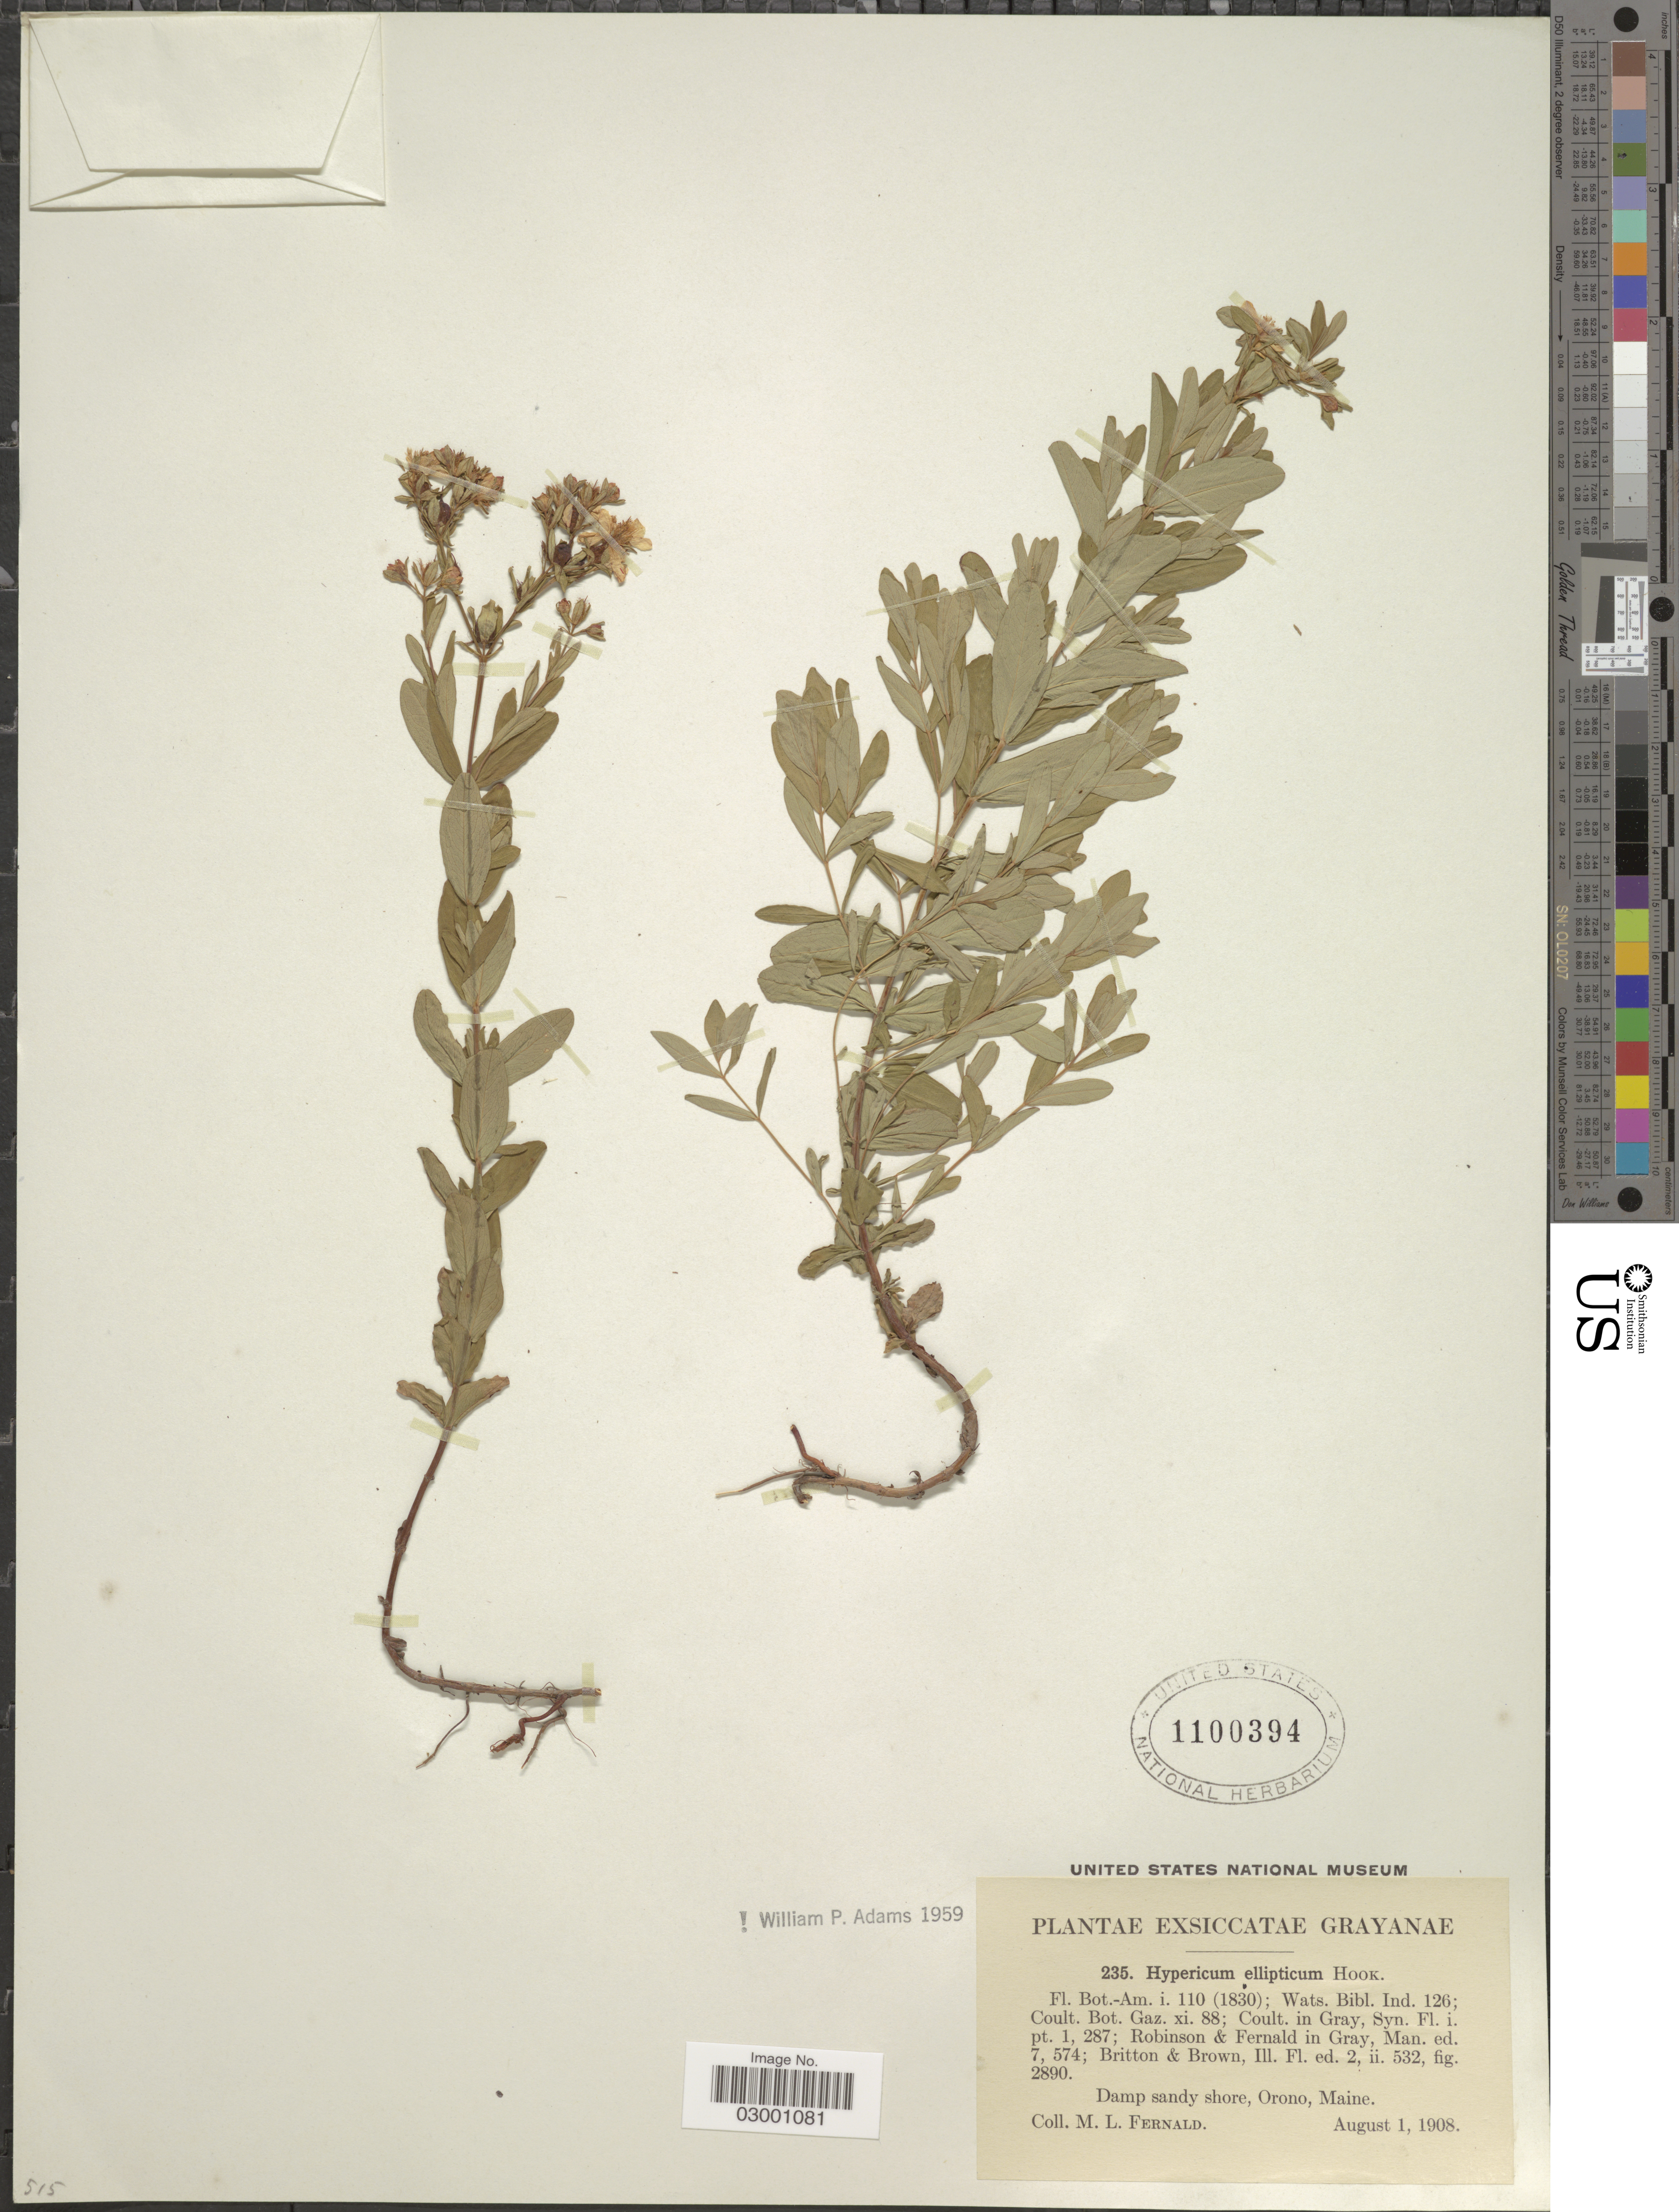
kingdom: Plantae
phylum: Tracheophyta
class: Magnoliopsida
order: Malpighiales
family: Hypericaceae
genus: Hypericum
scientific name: Hypericum ellipticum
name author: Hook.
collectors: M. L. Fernald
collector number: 235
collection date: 1908-08-01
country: United States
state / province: Maine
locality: Damp sandy shore, Orono, Maine.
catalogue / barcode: US 1100394